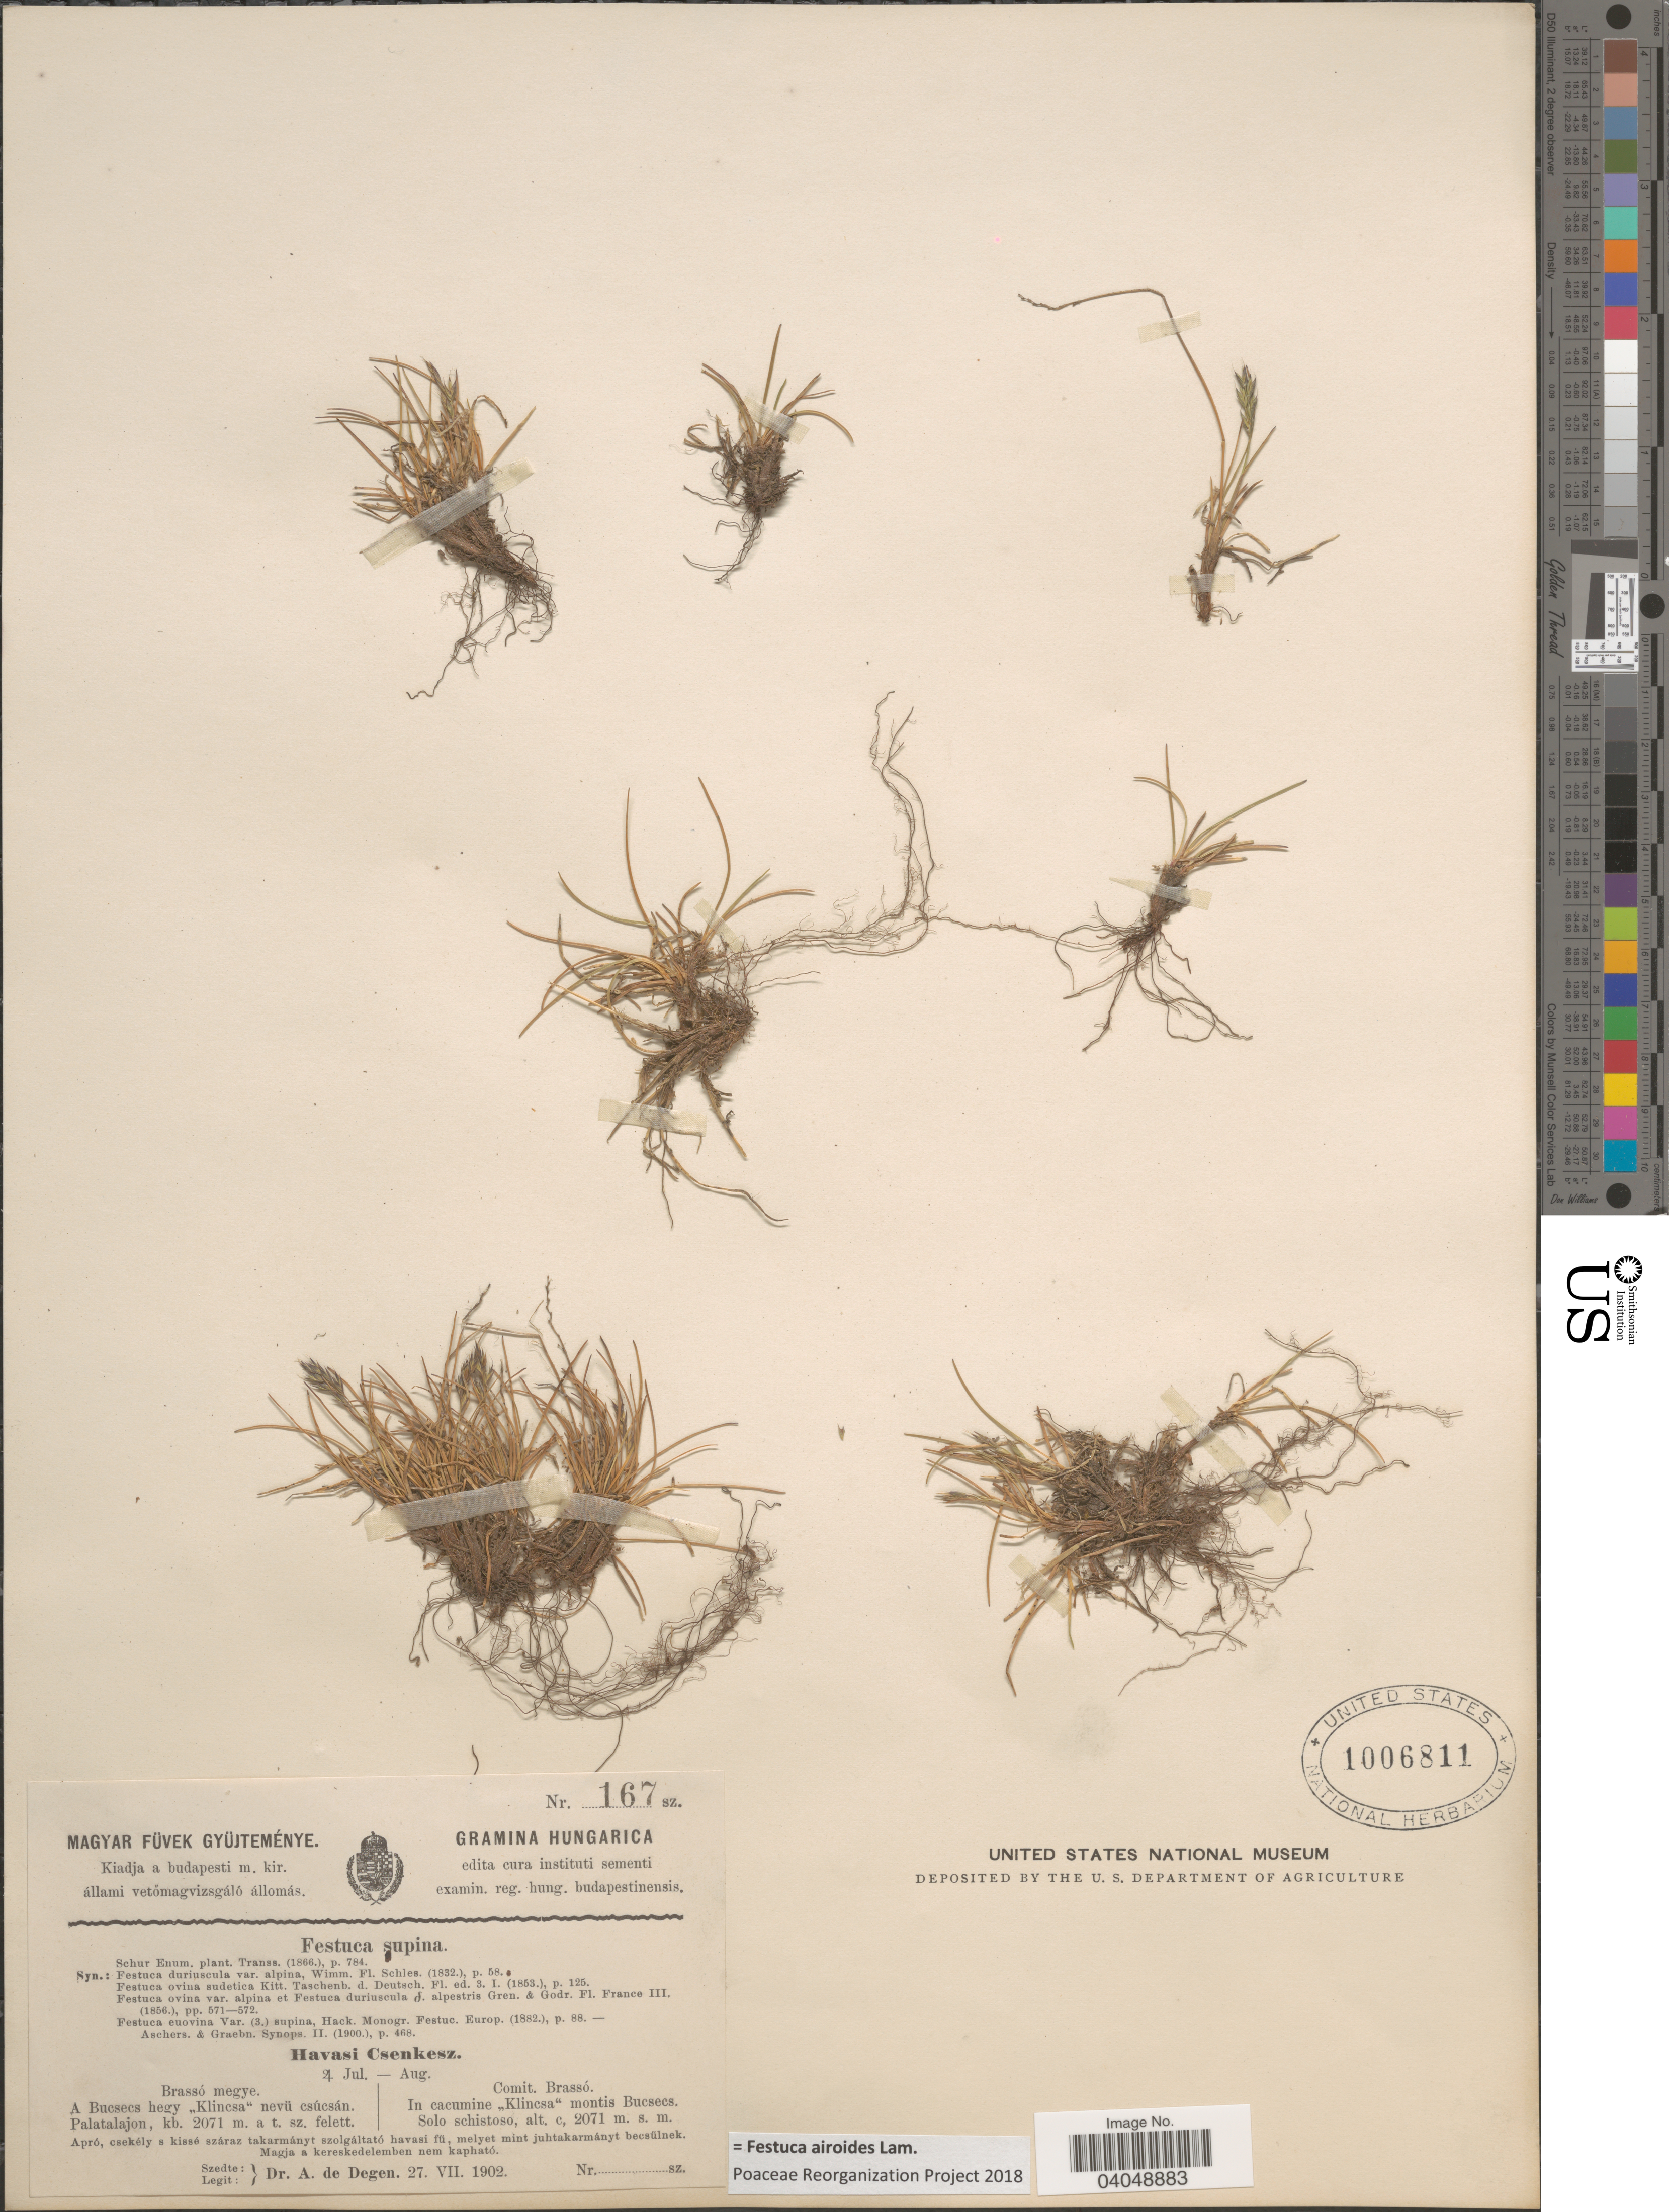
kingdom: Plantae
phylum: Tracheophyta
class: Liliopsida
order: Poales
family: Poaceae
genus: Festuca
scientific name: Festuca airoides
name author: Lam.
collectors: A. Degen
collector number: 167?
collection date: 1902-07-27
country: Romania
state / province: Brasov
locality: Comit. Brassó. In cacumine "Klincsa" montis Bucsecs. Solo schistoso.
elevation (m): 2071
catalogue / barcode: US 1006811